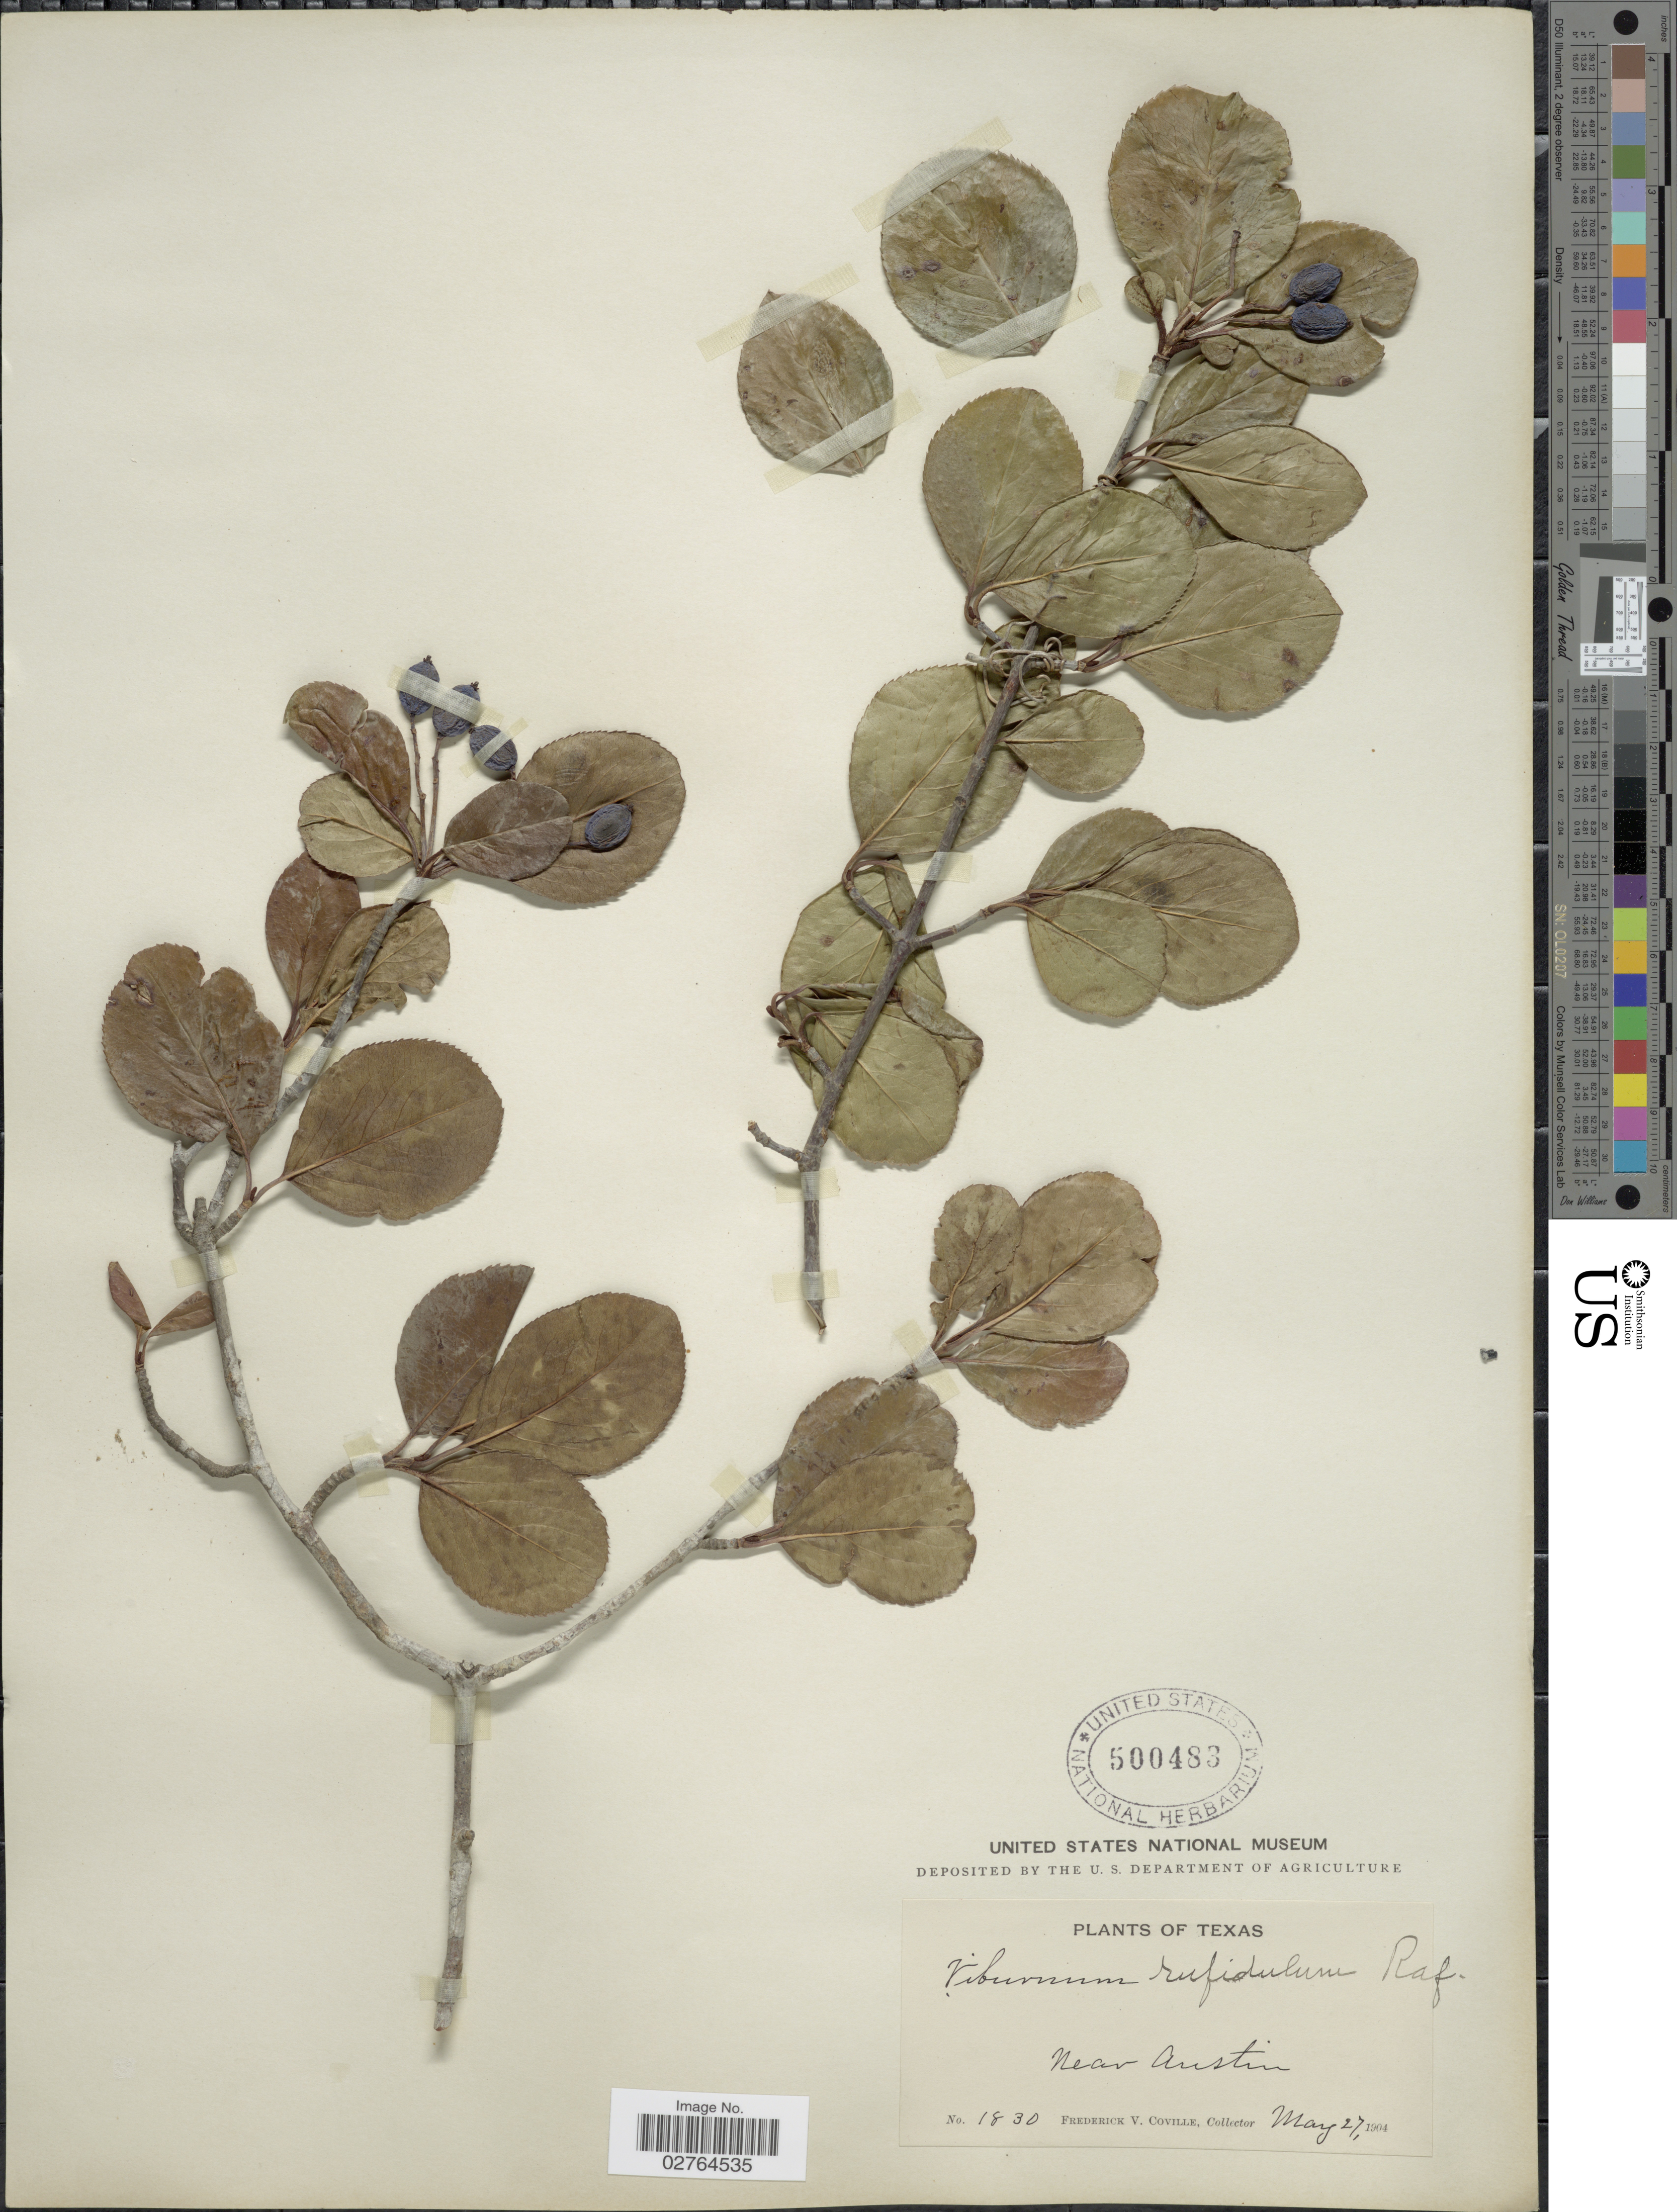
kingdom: Plantae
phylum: Tracheophyta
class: Magnoliopsida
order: Dipsacales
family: Viburnaceae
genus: Viburnum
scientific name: Viburnum rufidulum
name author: Raf.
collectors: F. V. Coville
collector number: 1830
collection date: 1904-05-27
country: United States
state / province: Texas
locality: Near Austin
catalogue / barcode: US 500483